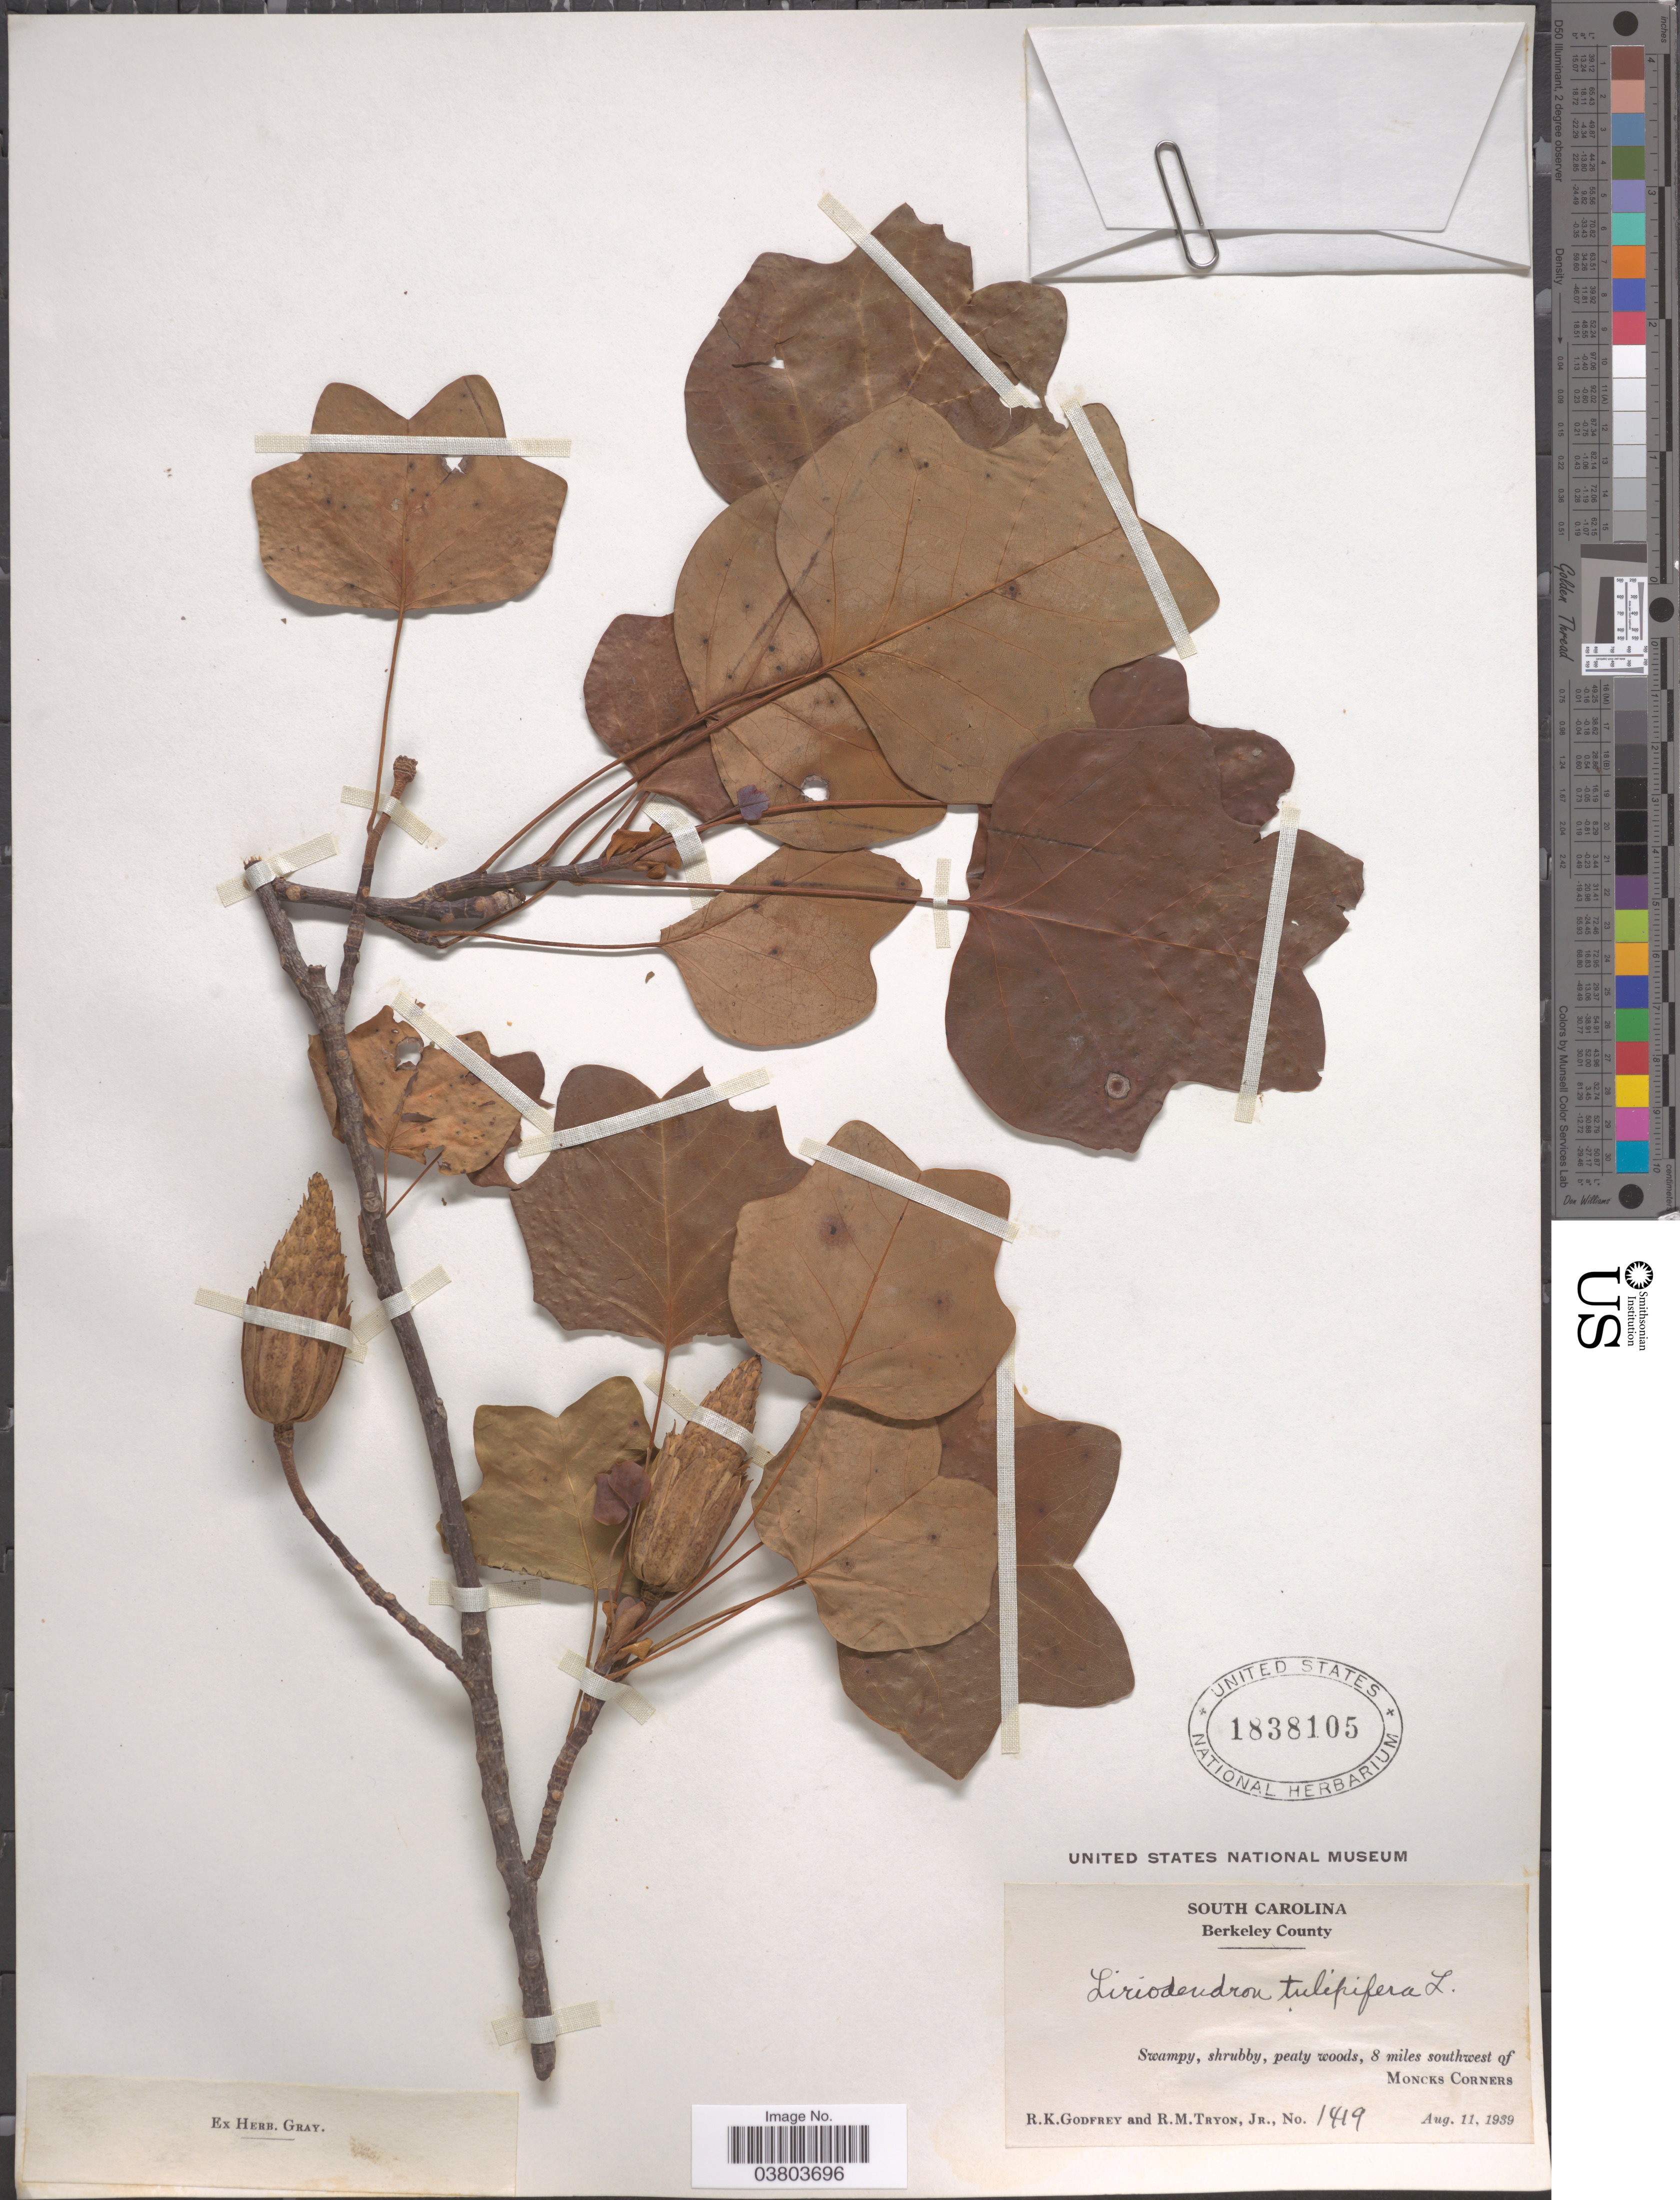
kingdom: Plantae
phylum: Tracheophyta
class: Magnoliopsida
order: Magnoliales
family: Magnoliaceae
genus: Liriodendron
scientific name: Liriodendron tulipifera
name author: L.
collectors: R. K. Godfrey & R. Tryon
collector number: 1419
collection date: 1939-08-11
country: United States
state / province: South Carolina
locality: Berkeley County. 8 miles southwest of Moncks Corners.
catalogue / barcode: US 1838105